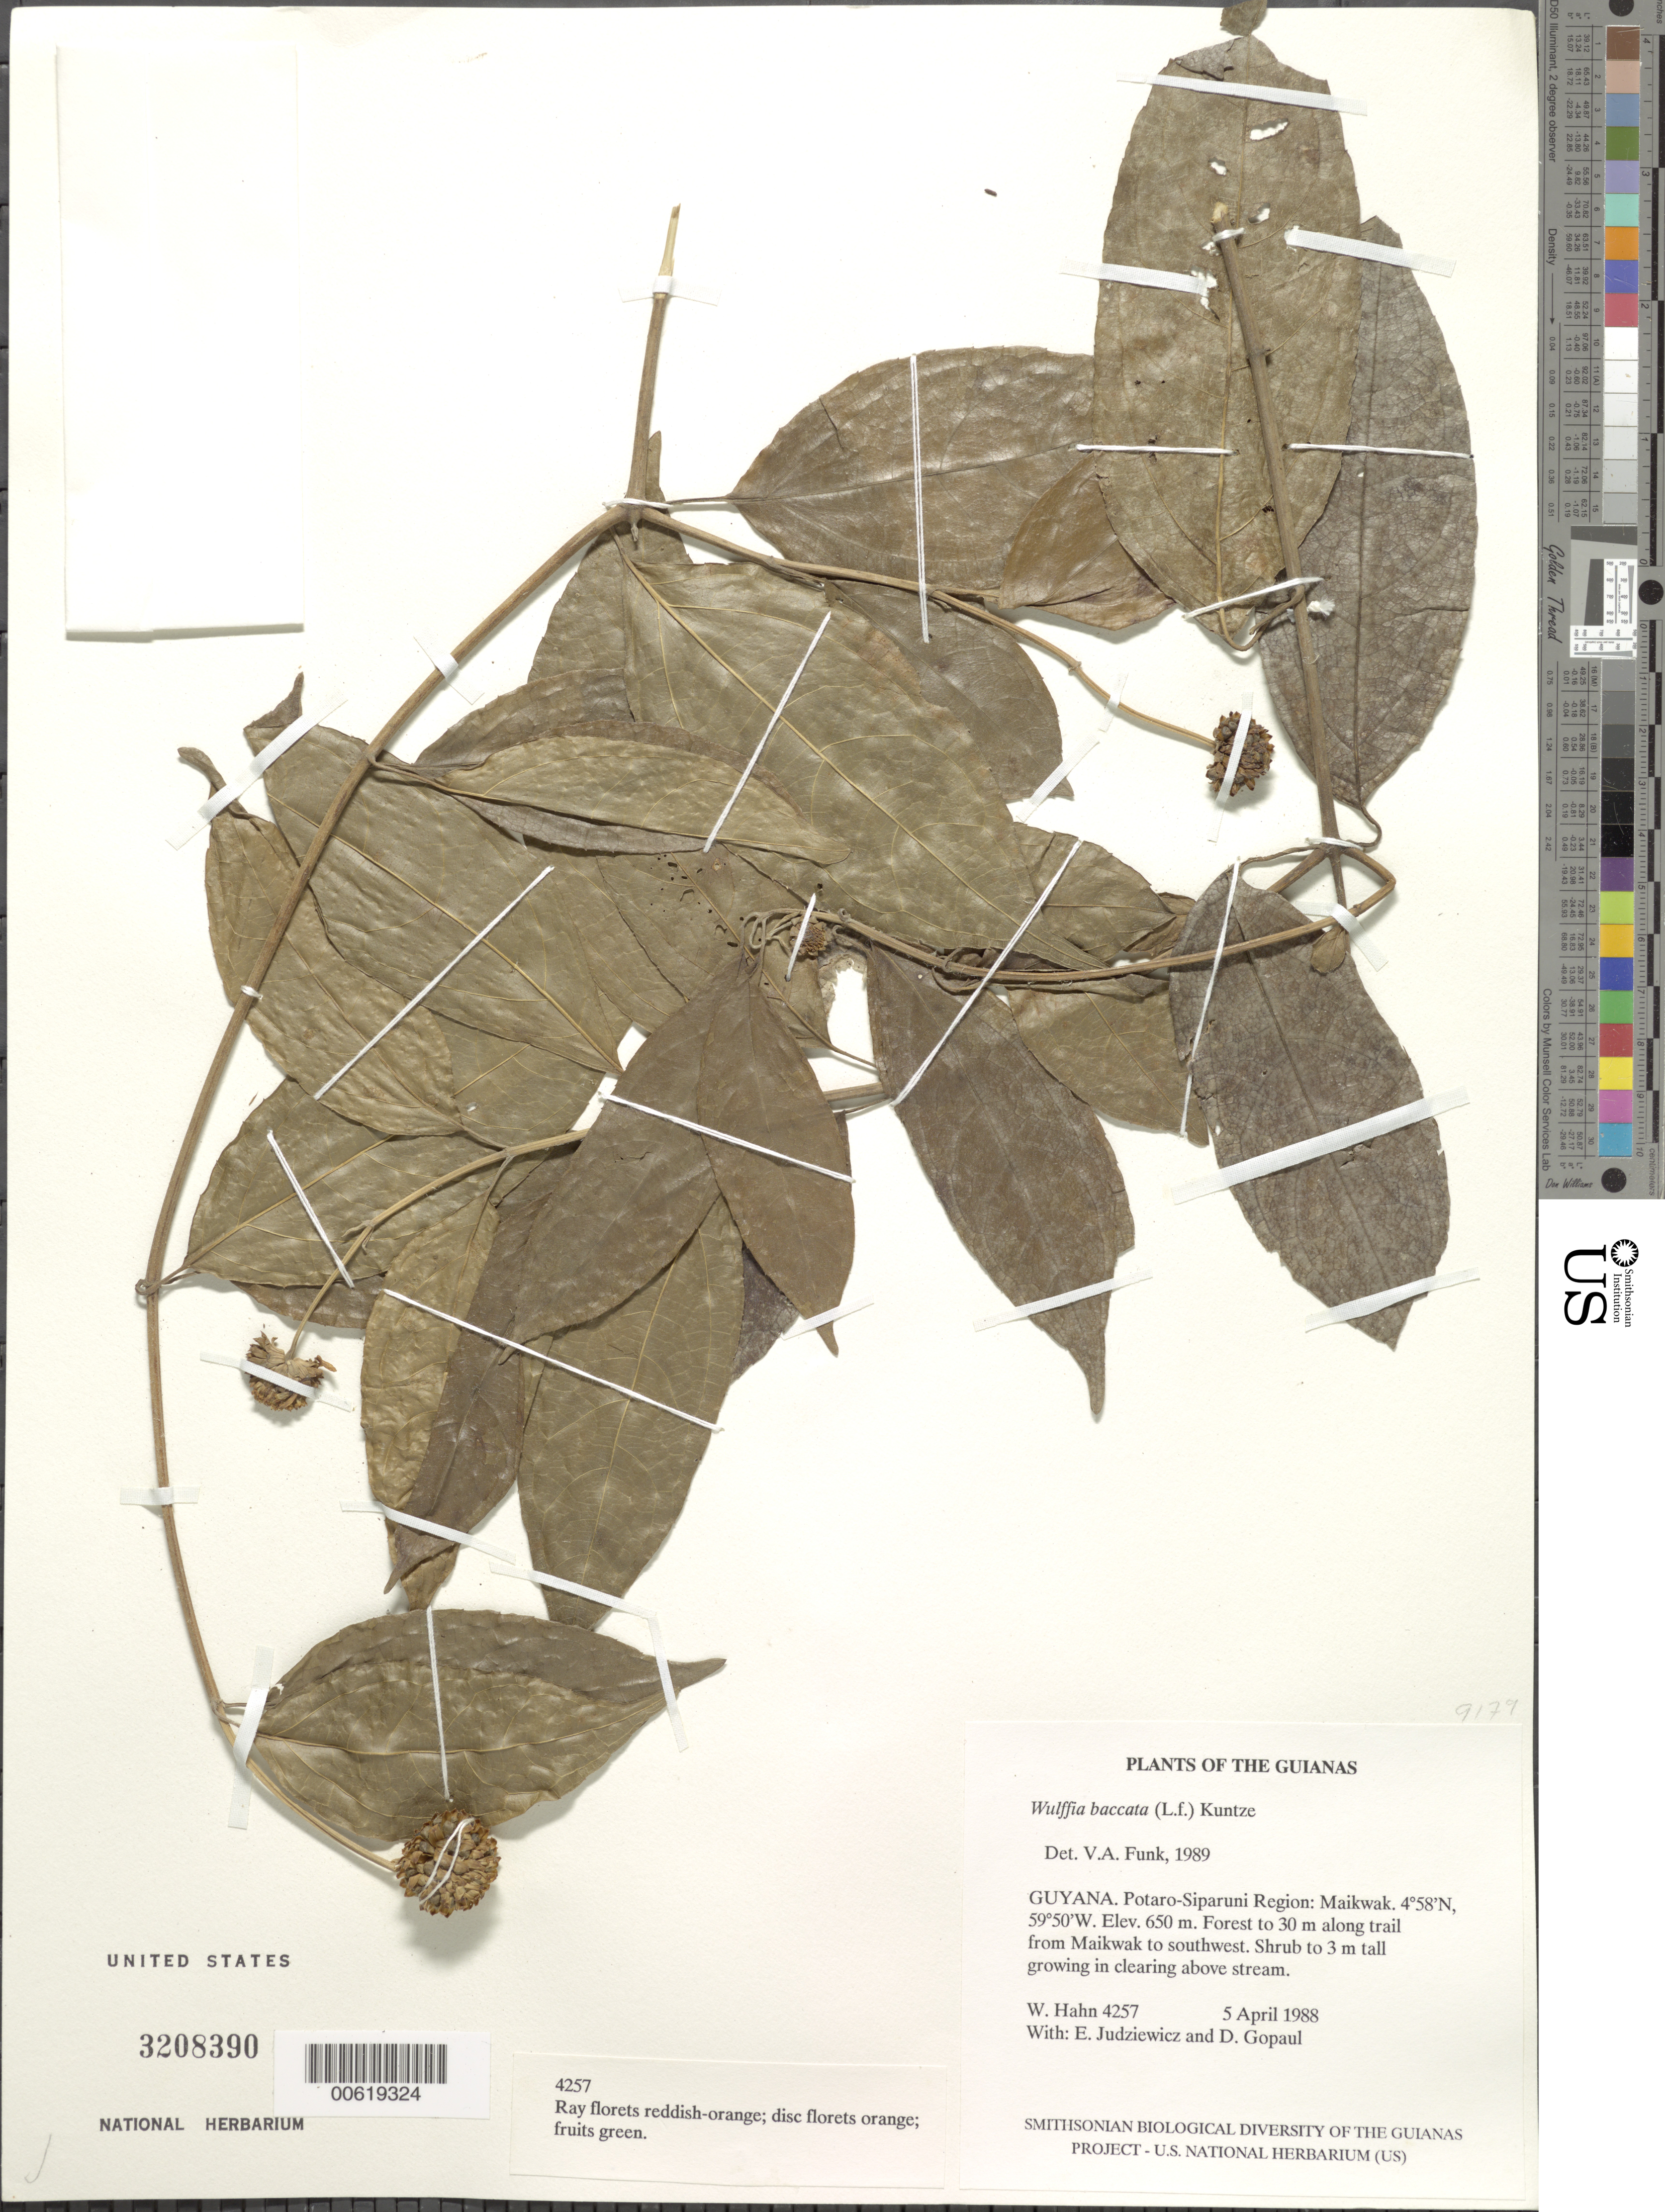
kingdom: Plantae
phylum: Tracheophyta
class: Magnoliopsida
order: Asterales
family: Asteraceae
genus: Wulffia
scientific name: Wulffia baccata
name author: (L. f.) Kuntze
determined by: Funk, Vicki A., (BOT), Smithsonian Institution - National Museum of Natural History (UNITED STATES)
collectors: W. Hahn, E. J. Judziewicz & D. Gopaul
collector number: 4257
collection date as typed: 5 April 1988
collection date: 1988-04-05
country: Guyana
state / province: Potaro-Siparuni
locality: Maikwak. Along trail from Maikwak to southwest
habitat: Forest to 30 m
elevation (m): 650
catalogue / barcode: US 3208390